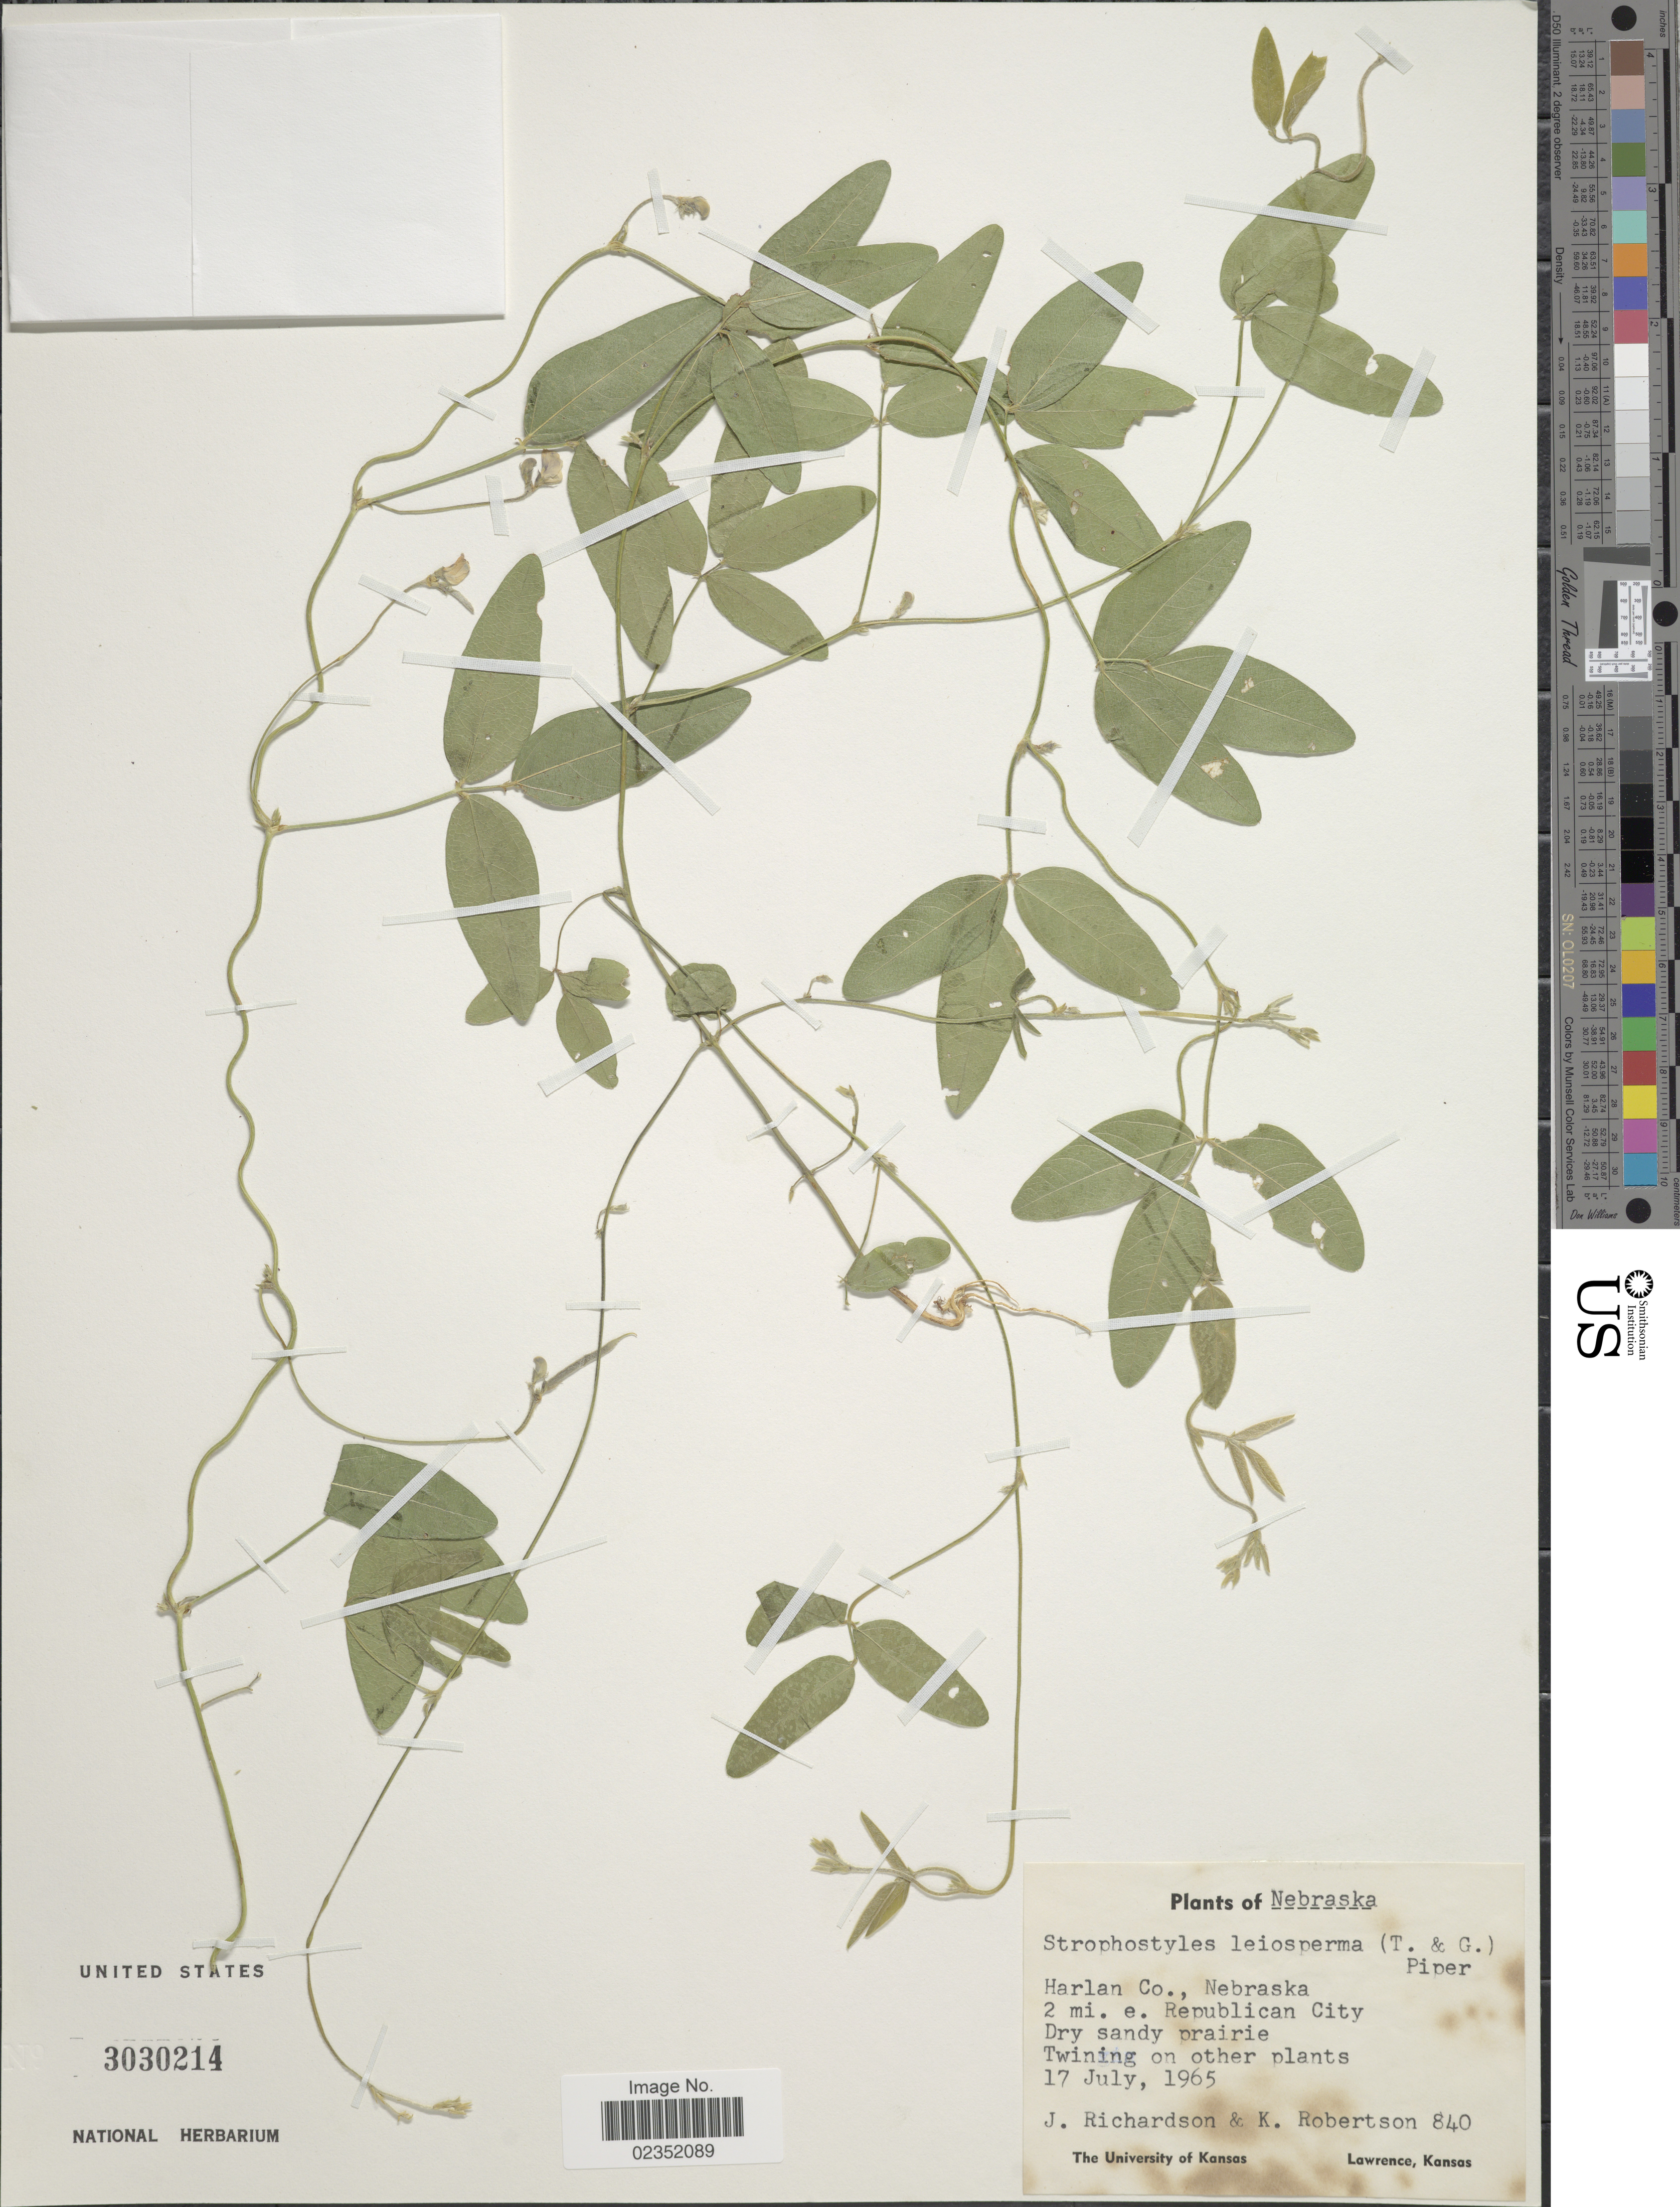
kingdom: Plantae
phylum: Tracheophyta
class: Magnoliopsida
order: Fabales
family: Fabaceae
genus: Strophostyles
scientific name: Strophostyles leiosperma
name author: (Torr. & A. Gray) Piper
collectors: J. Richardson & K. Robertson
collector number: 840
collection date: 1965-07-17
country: United States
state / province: Nebraska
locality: Harlan Co., 2 mi. e. Republican City.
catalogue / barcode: US 3030214